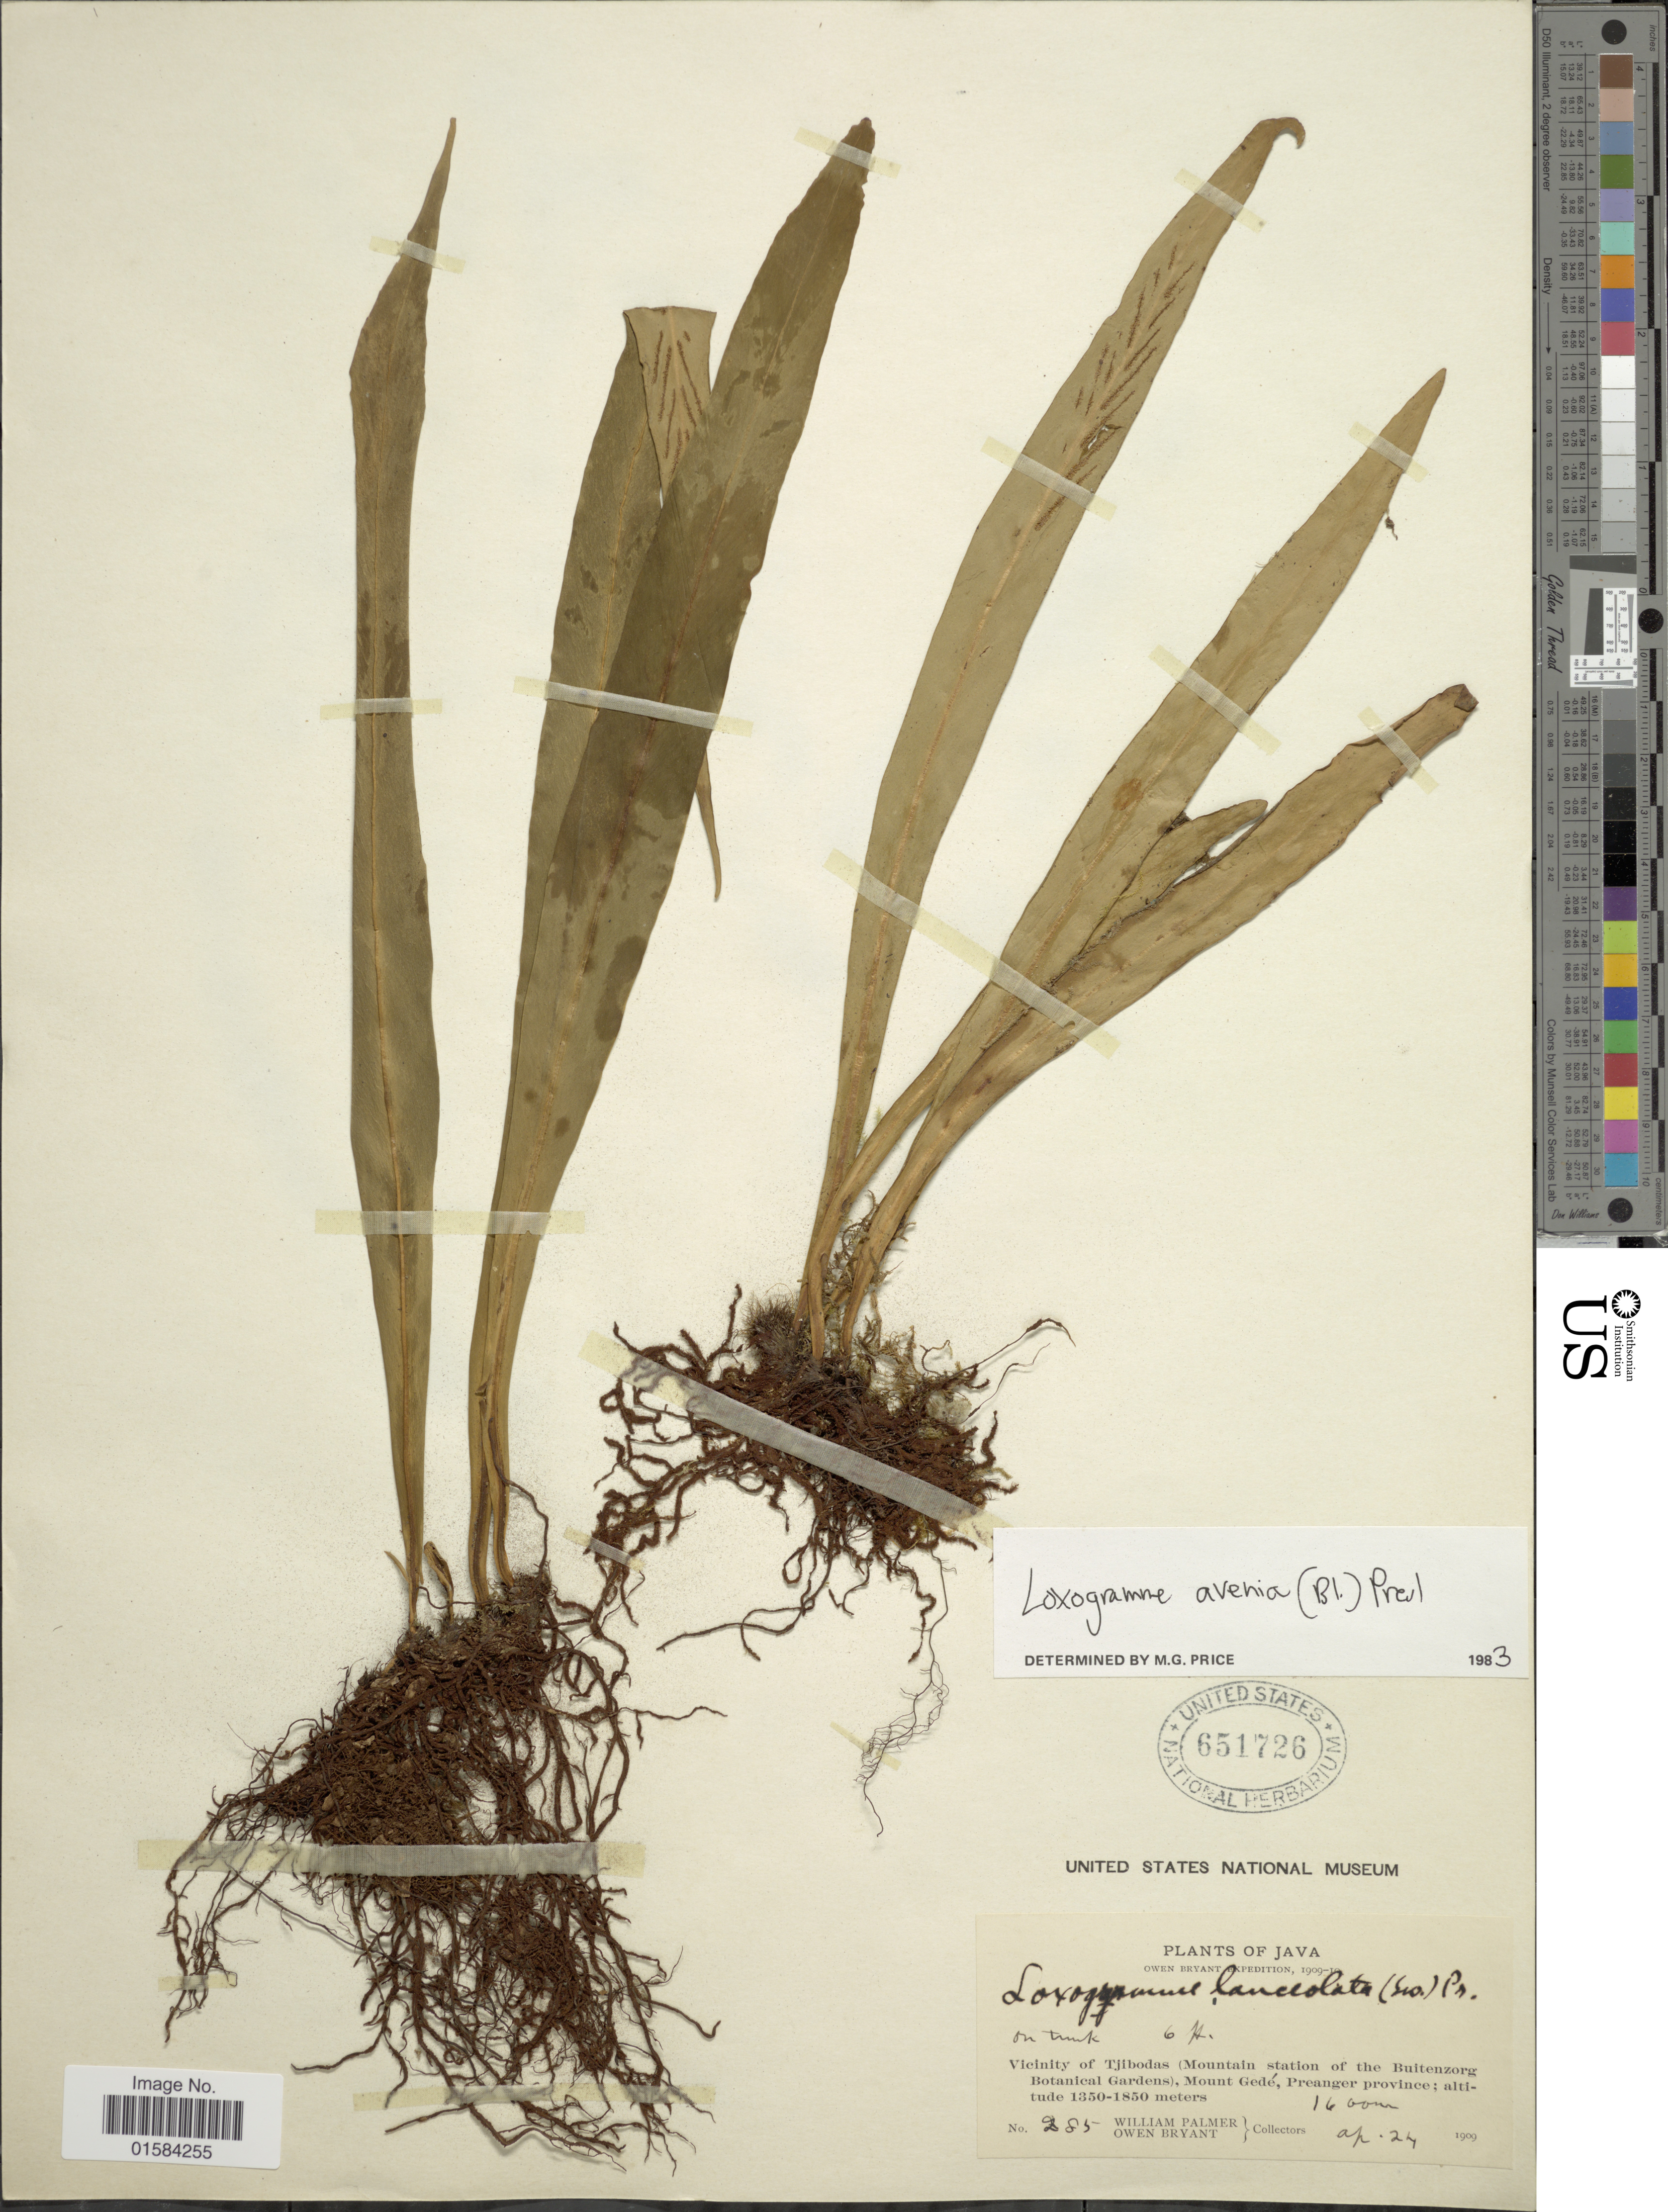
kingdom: Plantae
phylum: Tracheophyta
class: Polypodiopsida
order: Polypodiales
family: Polypodiaceae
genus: Loxogramme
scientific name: Loxogramme avenia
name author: (Blume) C. Presl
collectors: W. Palmer & O. Bryant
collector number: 285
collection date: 1909-04-24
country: Indonesia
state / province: Java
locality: Vicinity of Tjibodas (Mountain station of the Buitenzorg Botanical Gardens), Mount Gede, Preanger province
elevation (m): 1600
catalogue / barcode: US 651726